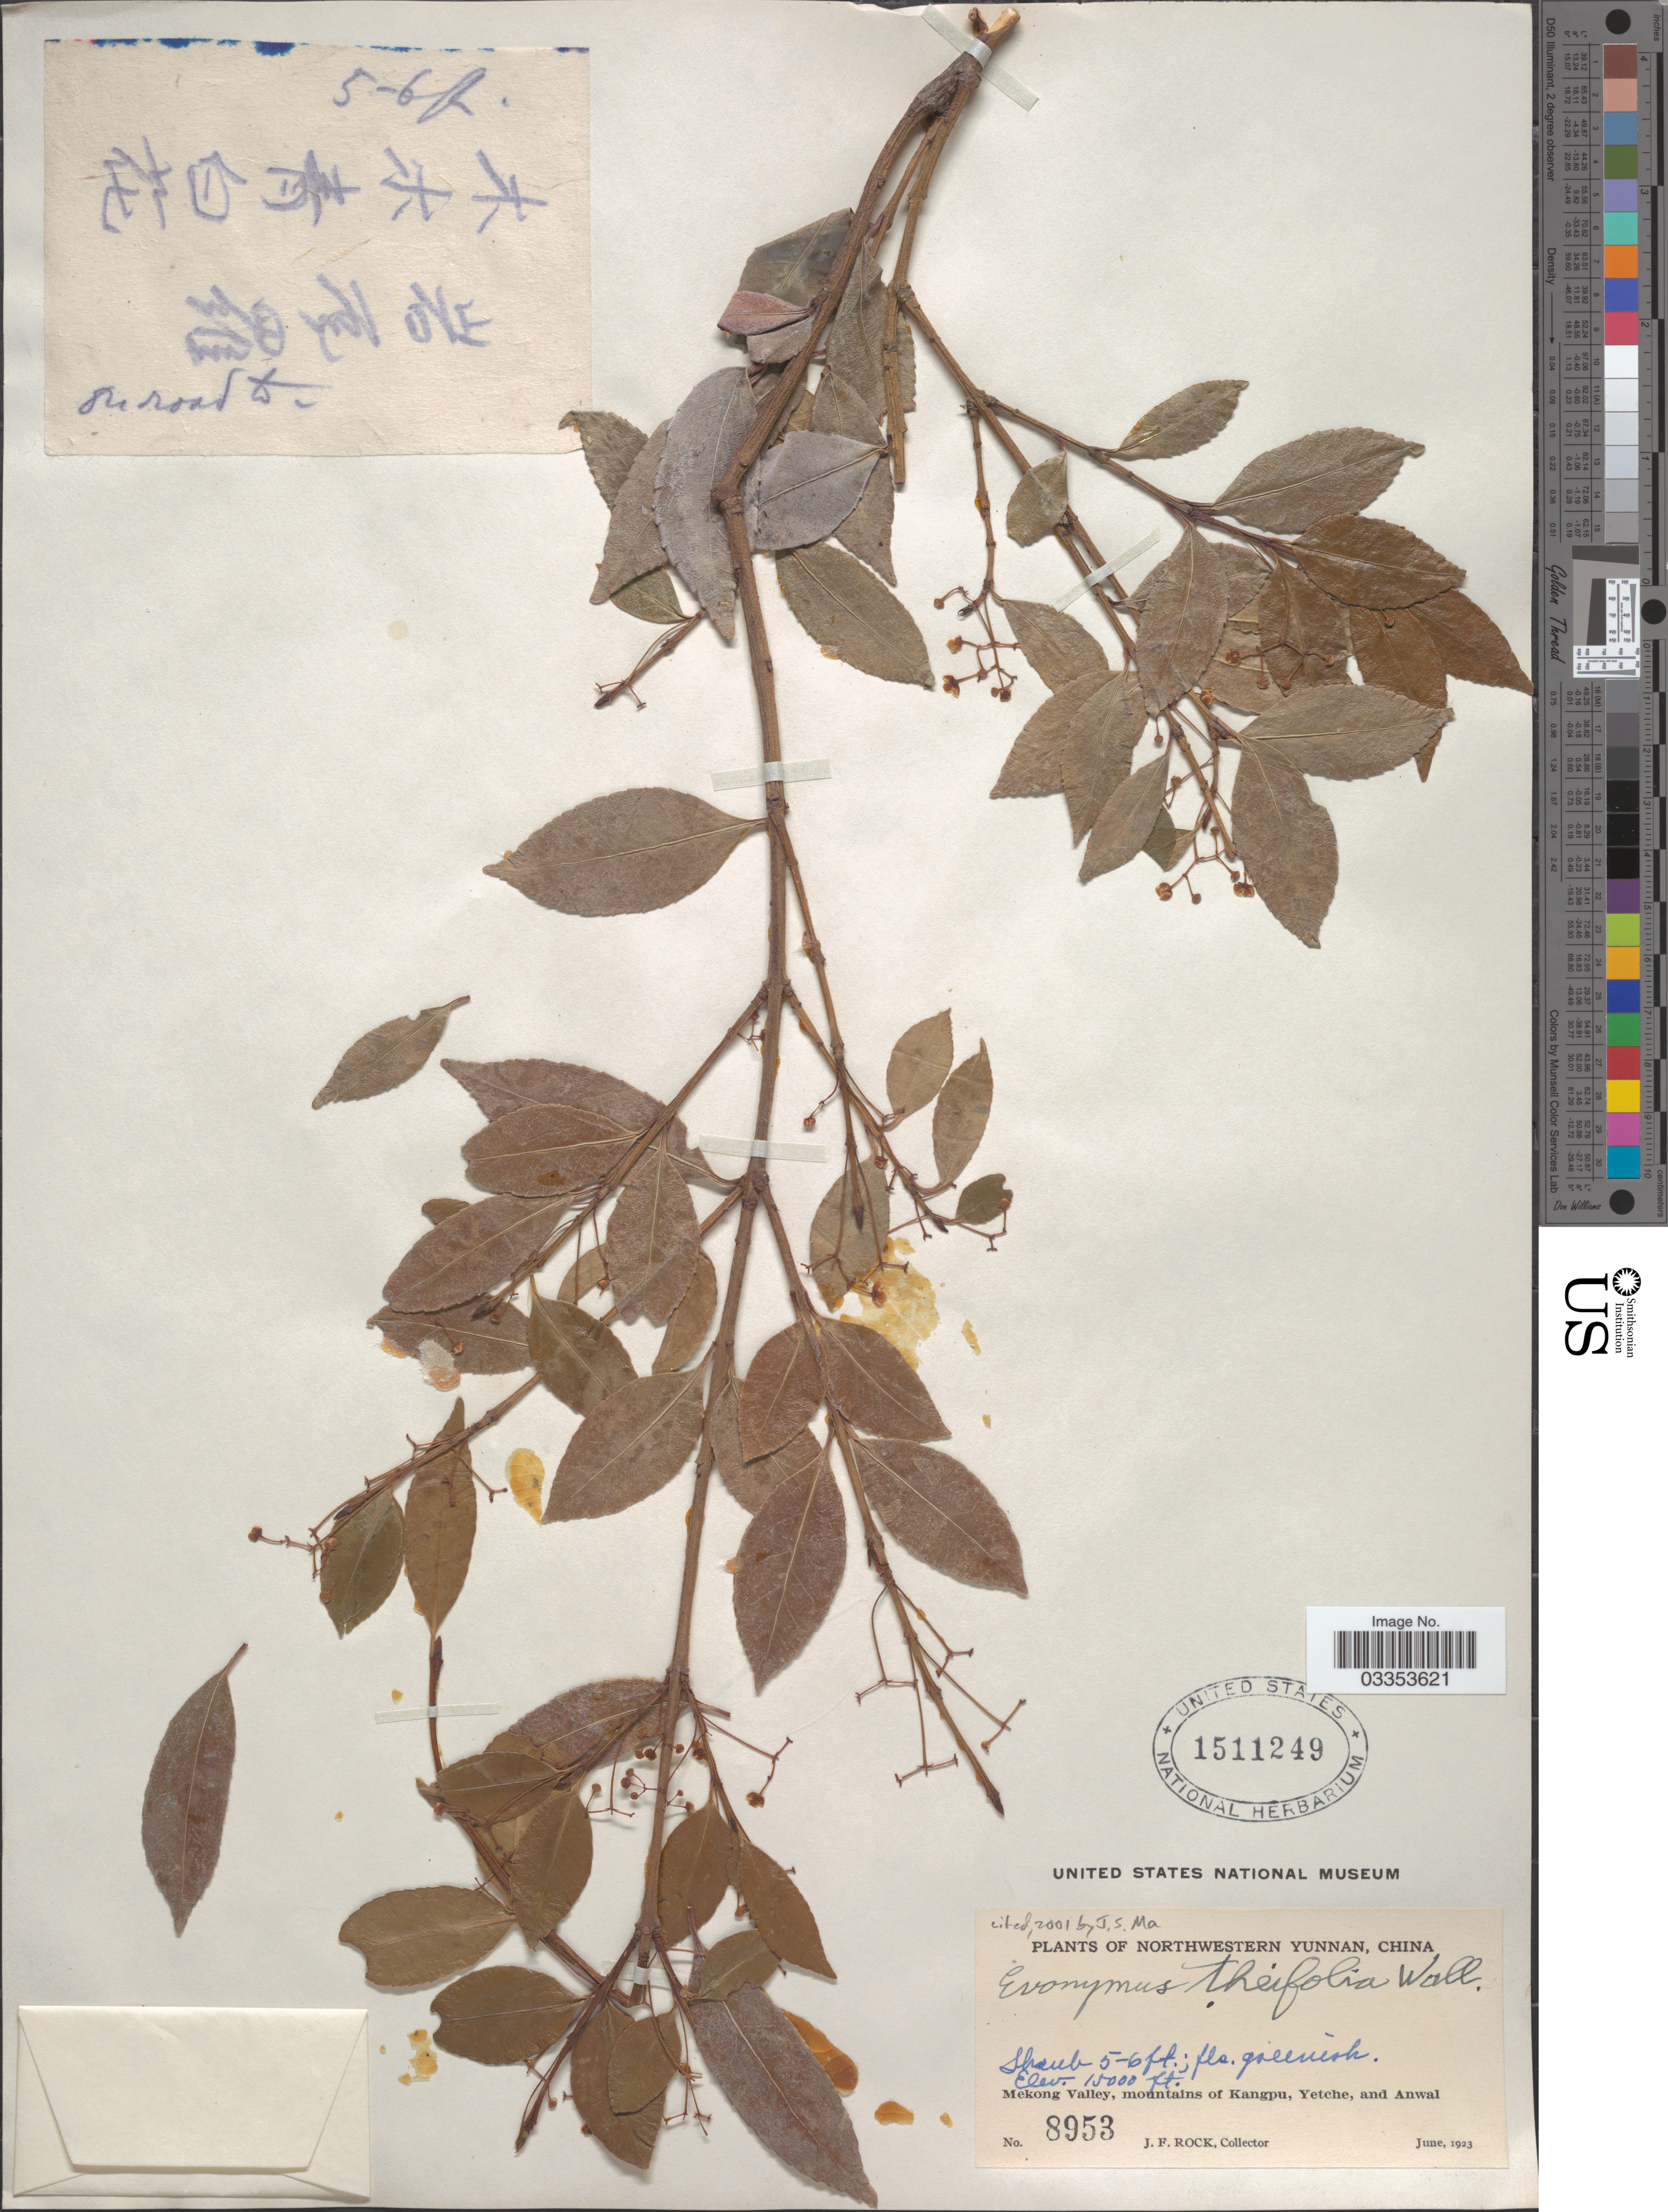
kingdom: Plantae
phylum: Tracheophyta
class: Magnoliopsida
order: Celastrales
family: Celastraceae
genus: Euonymus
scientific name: Euonymus theaefolius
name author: Wall.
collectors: J. Rock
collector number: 8953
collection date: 1923-06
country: China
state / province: Yunnan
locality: Northwestern Yunnan. Mekong Valley, mountains of Kangpu, Yetche and Anwal.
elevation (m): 4572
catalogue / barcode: US 1511249